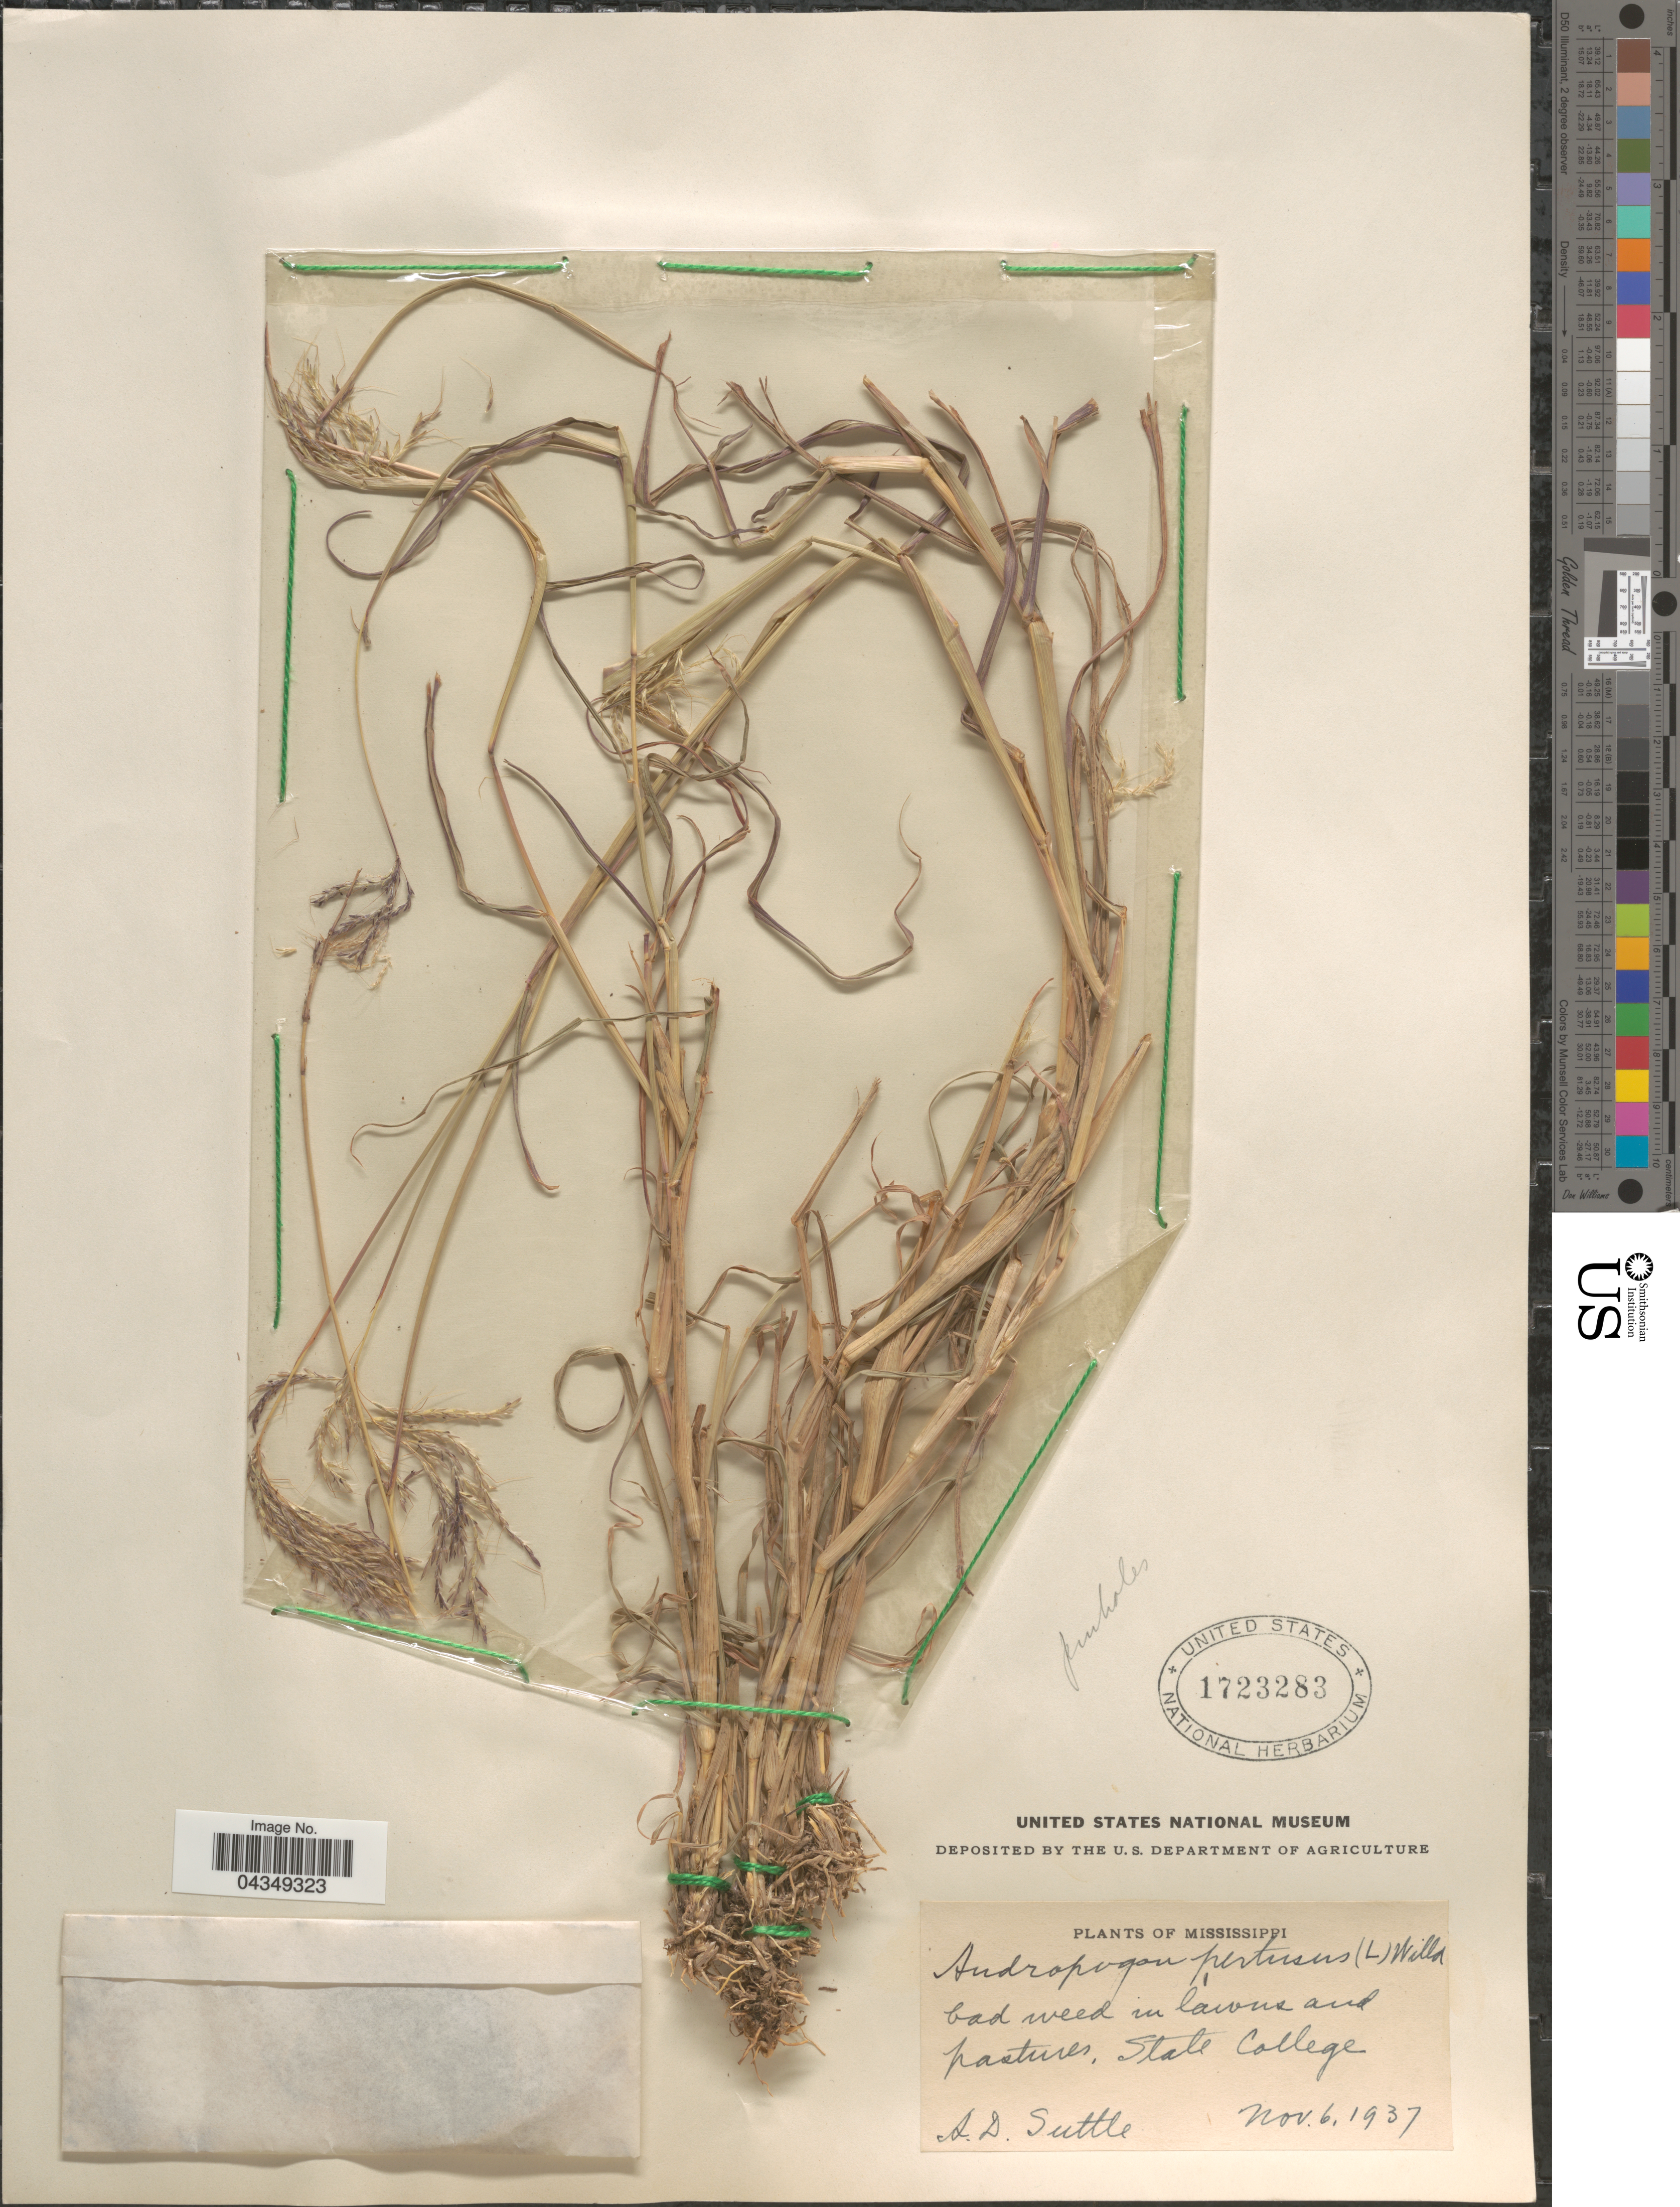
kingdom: Plantae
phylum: Tracheophyta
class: Liliopsida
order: Poales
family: Poaceae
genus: Bothriochloa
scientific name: Bothriochloa pertusa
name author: (L.) A. Camus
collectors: A. Suttle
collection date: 1937-11-06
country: United States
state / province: Mississippi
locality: Bad weed in lawns and pastures, State College.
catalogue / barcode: US 1723283